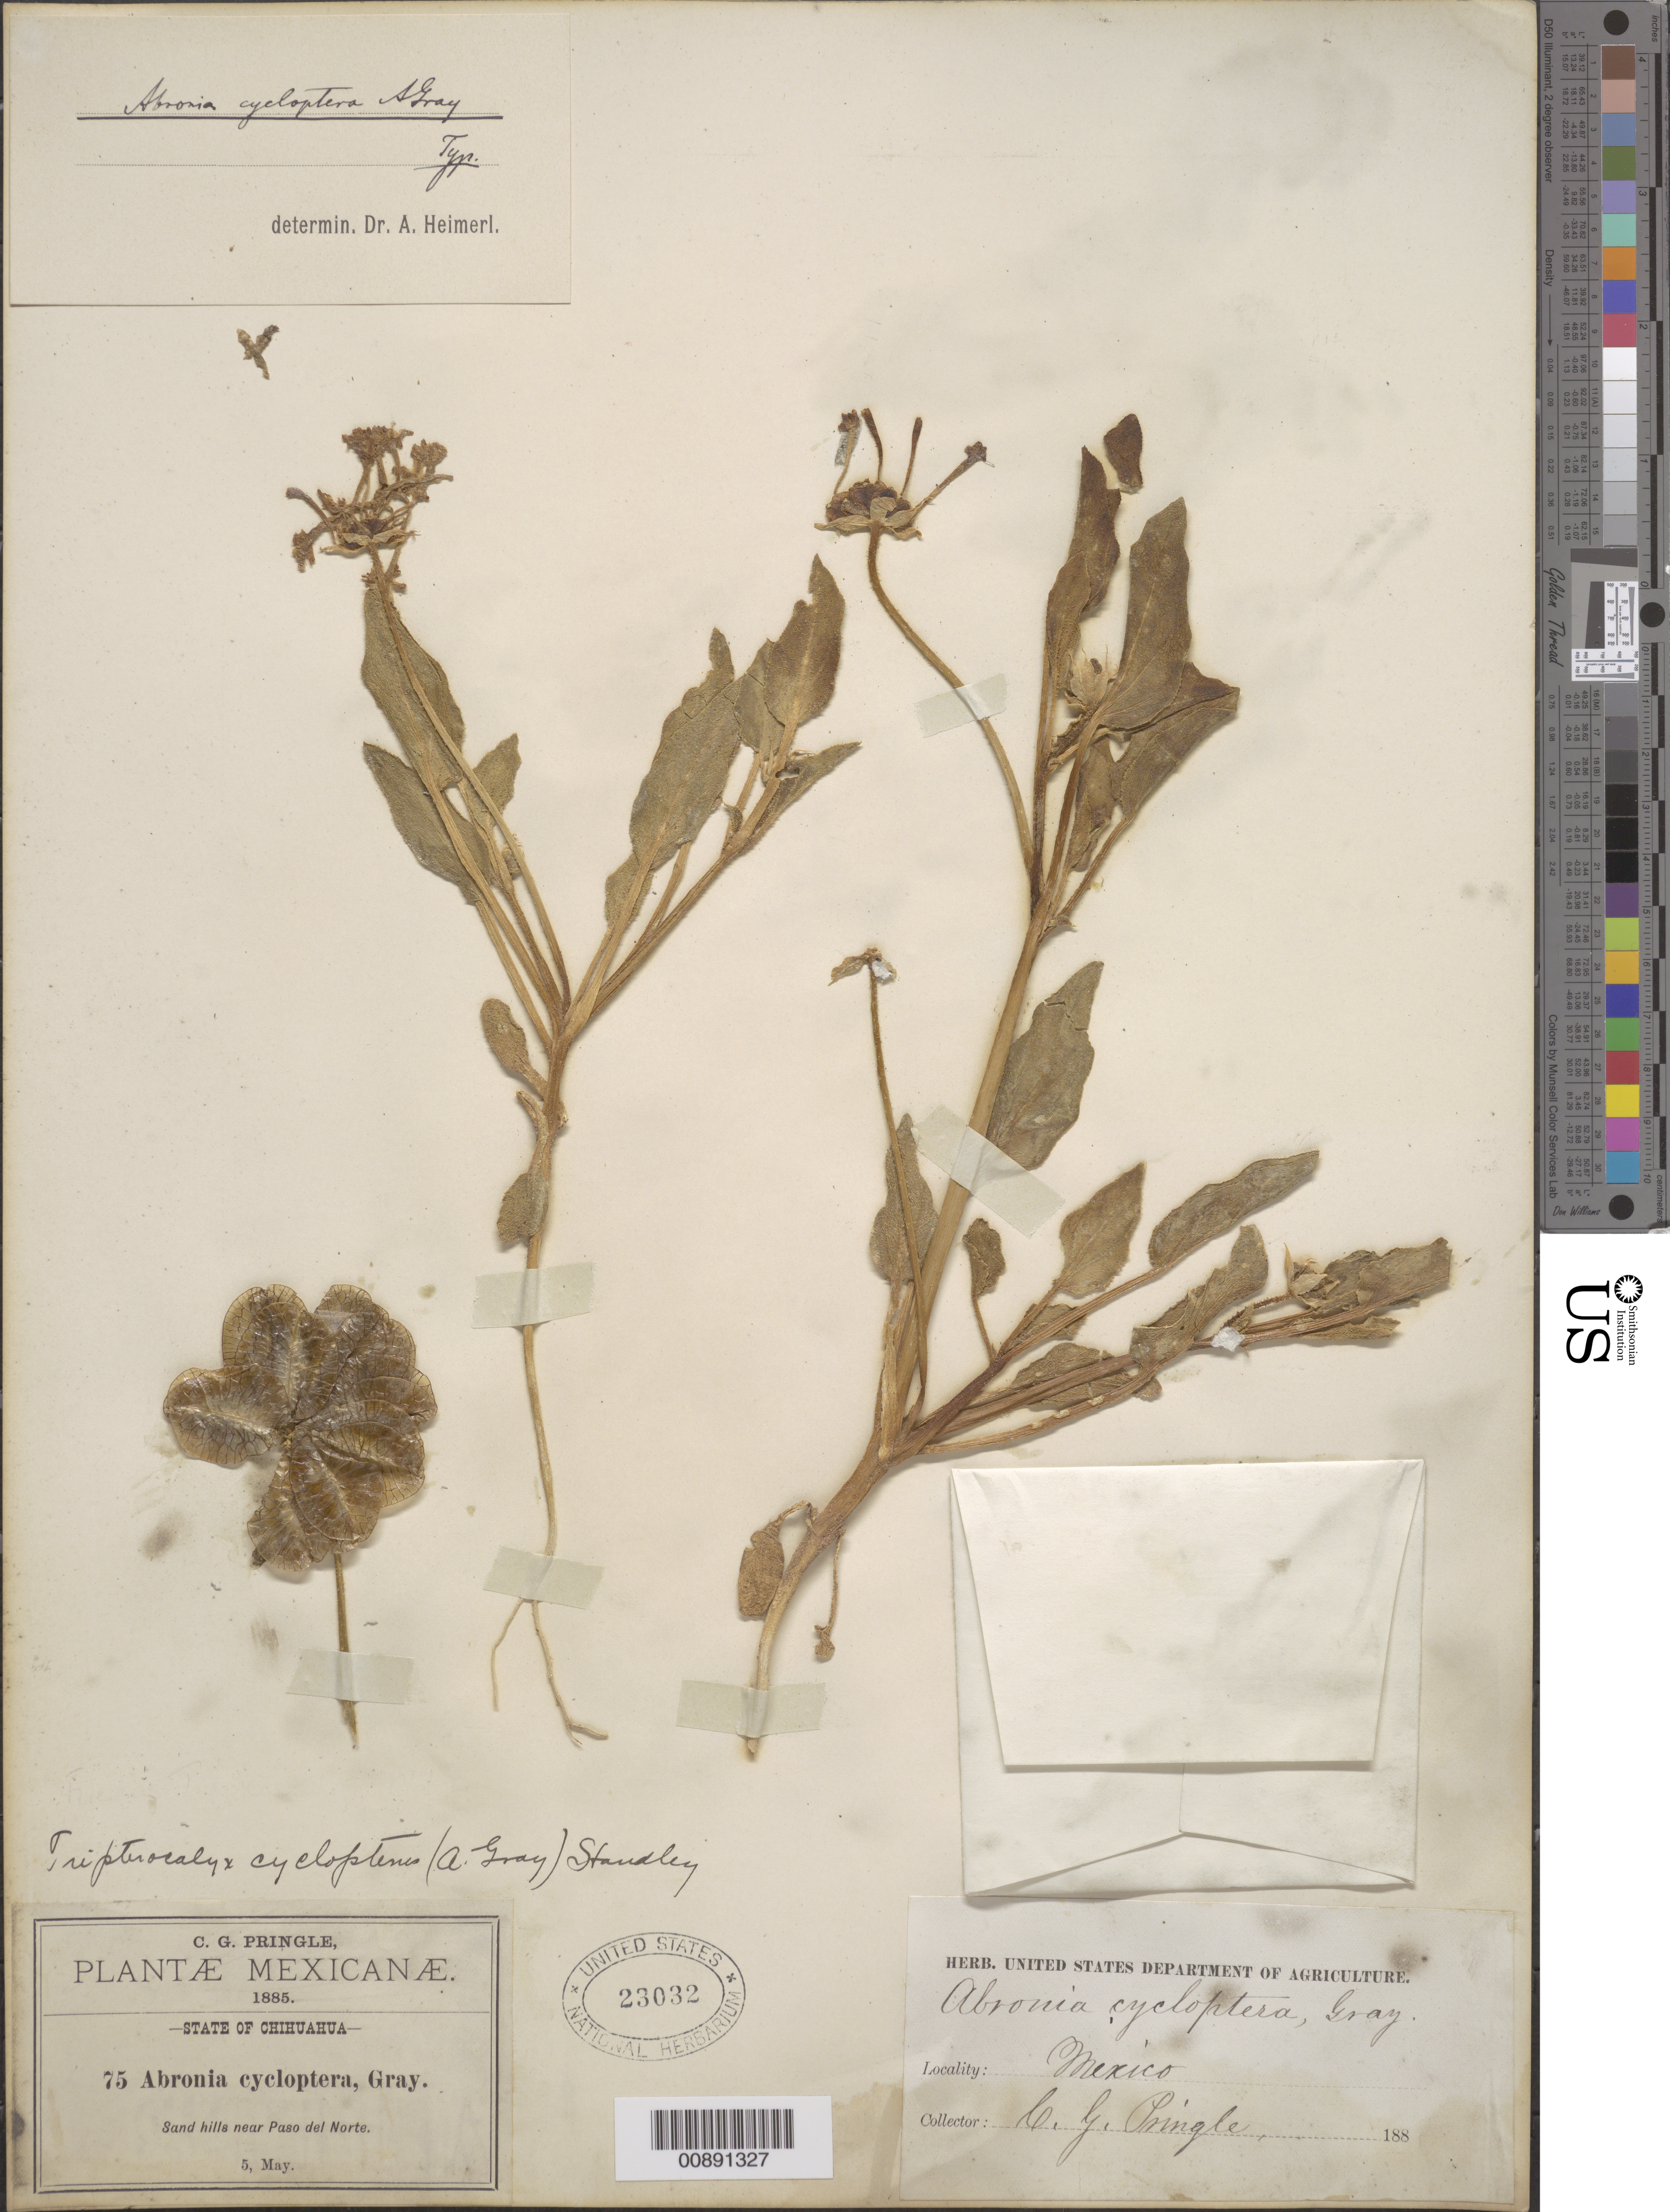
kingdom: Plantae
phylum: Tracheophyta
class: Magnoliopsida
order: Caryophyllales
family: Nyctaginaceae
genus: Tripterocalyx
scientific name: Tripterocalyx sp.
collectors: C. G. Pringle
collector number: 75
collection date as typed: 05 May 1885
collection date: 1885-05-05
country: Mexico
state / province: Chihuahua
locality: Near Paso del Norte, Chihuahua.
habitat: Sand hills.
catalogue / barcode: US 23032